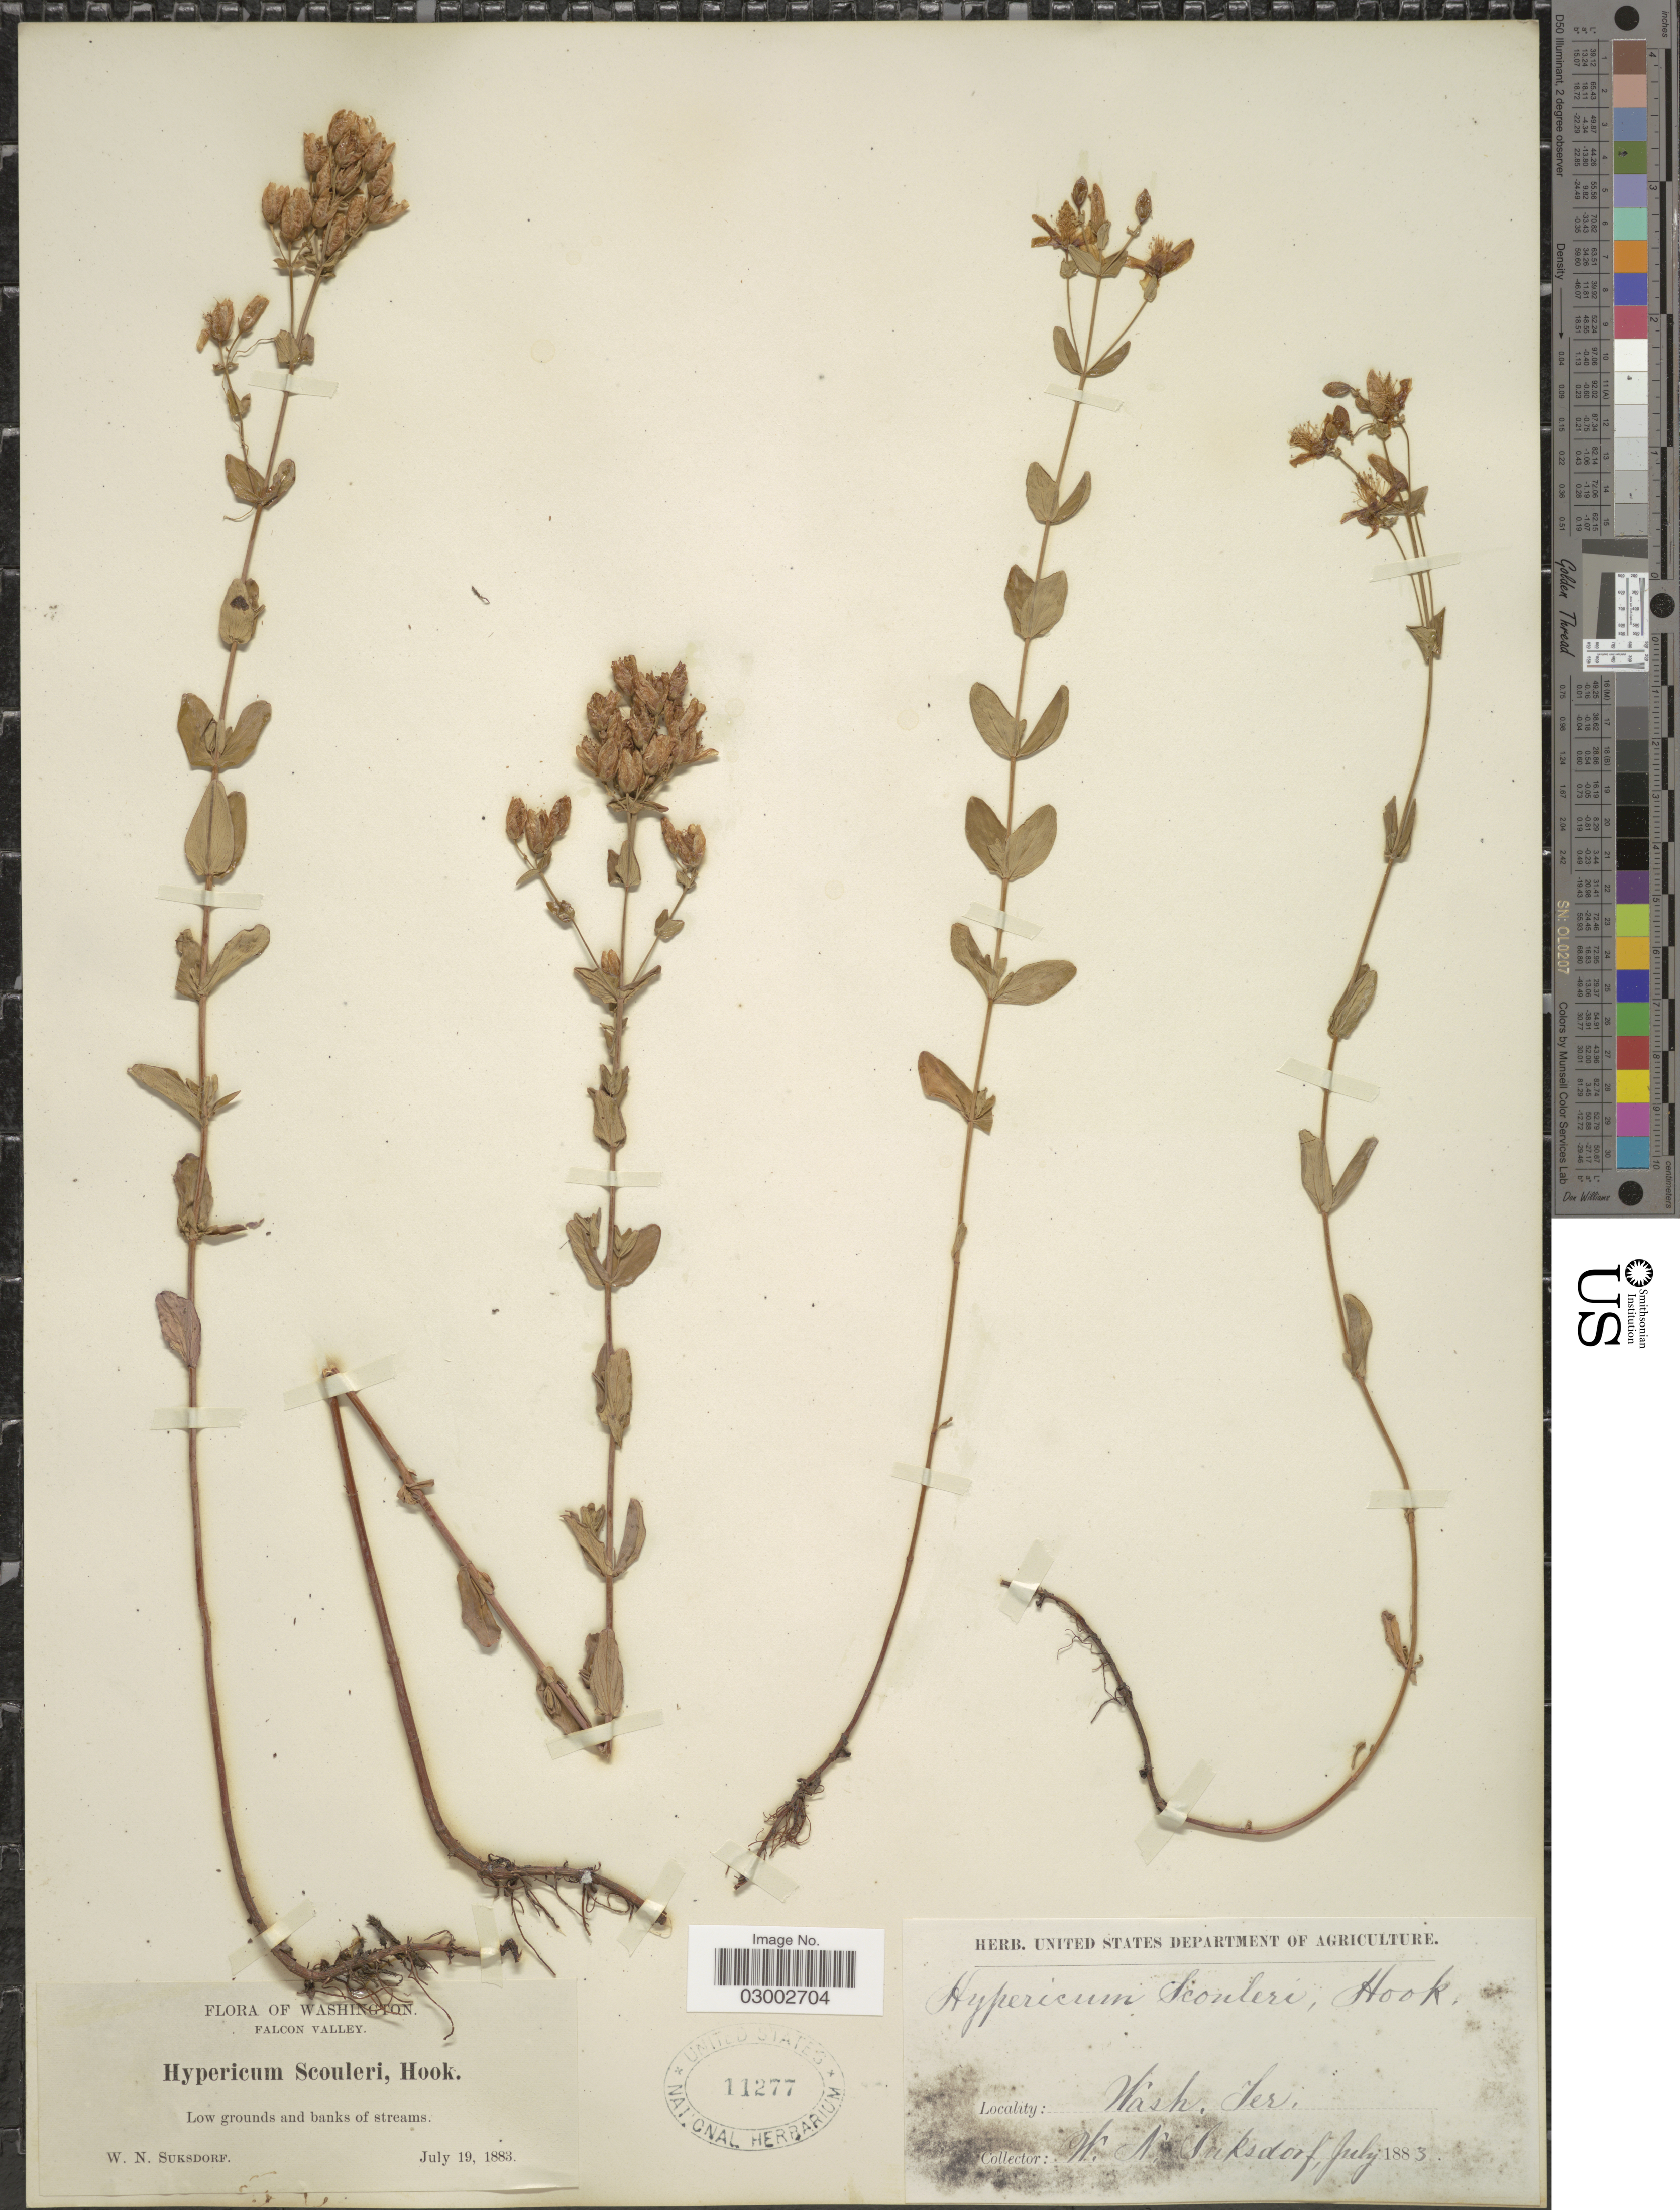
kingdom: Plantae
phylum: Tracheophyta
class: Magnoliopsida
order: Malpighiales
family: Hypericaceae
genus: Hypericum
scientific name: Hypericum scouleri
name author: Hook.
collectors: W. N. Suksdorf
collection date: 1883-07-19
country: United States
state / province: Washington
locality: Falcon Valley. Low grounds and banks of streams.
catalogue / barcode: US 11277